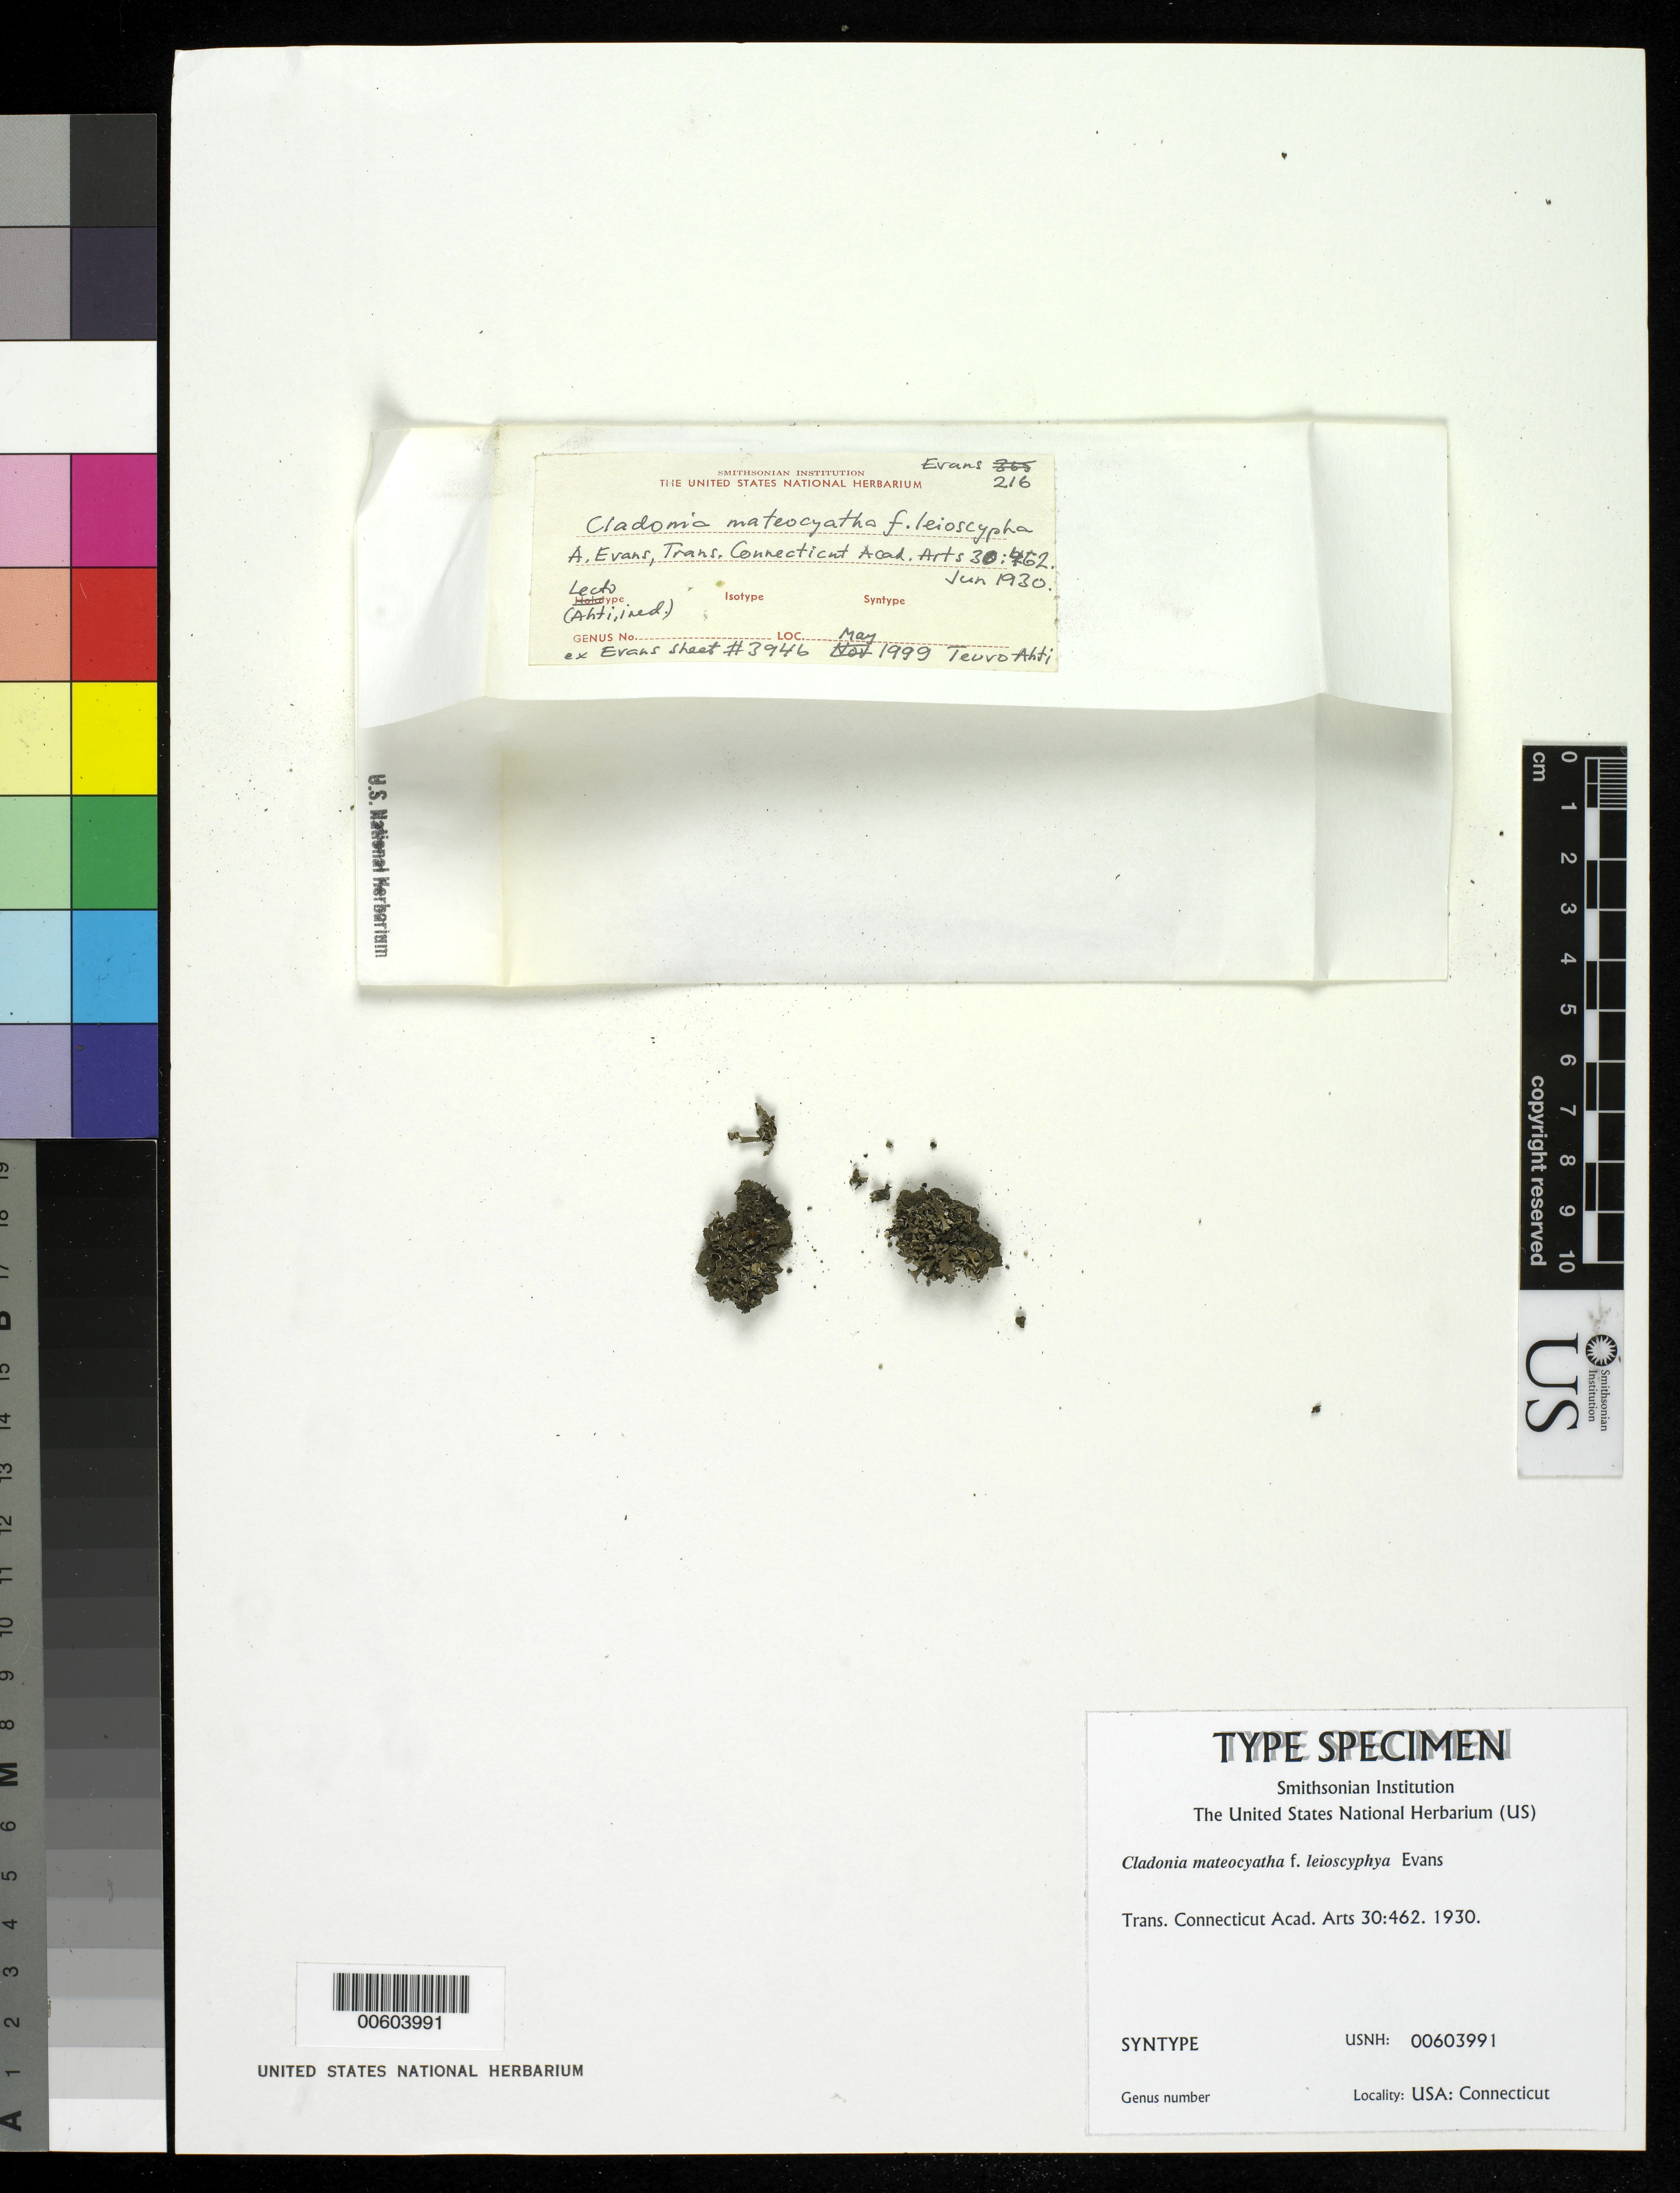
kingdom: Fungi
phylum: Ascomycota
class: Lecanoromycetes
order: Lecanorales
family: Cladoniaceae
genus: Cladonia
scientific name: Cladonia mateocyatha f. leioscyphya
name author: A. Evans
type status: Syntype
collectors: A. W. Evans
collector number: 216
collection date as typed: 13 Aug 1925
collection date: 1925-08-13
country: United States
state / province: Connecticut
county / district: New Haven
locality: Guilford.